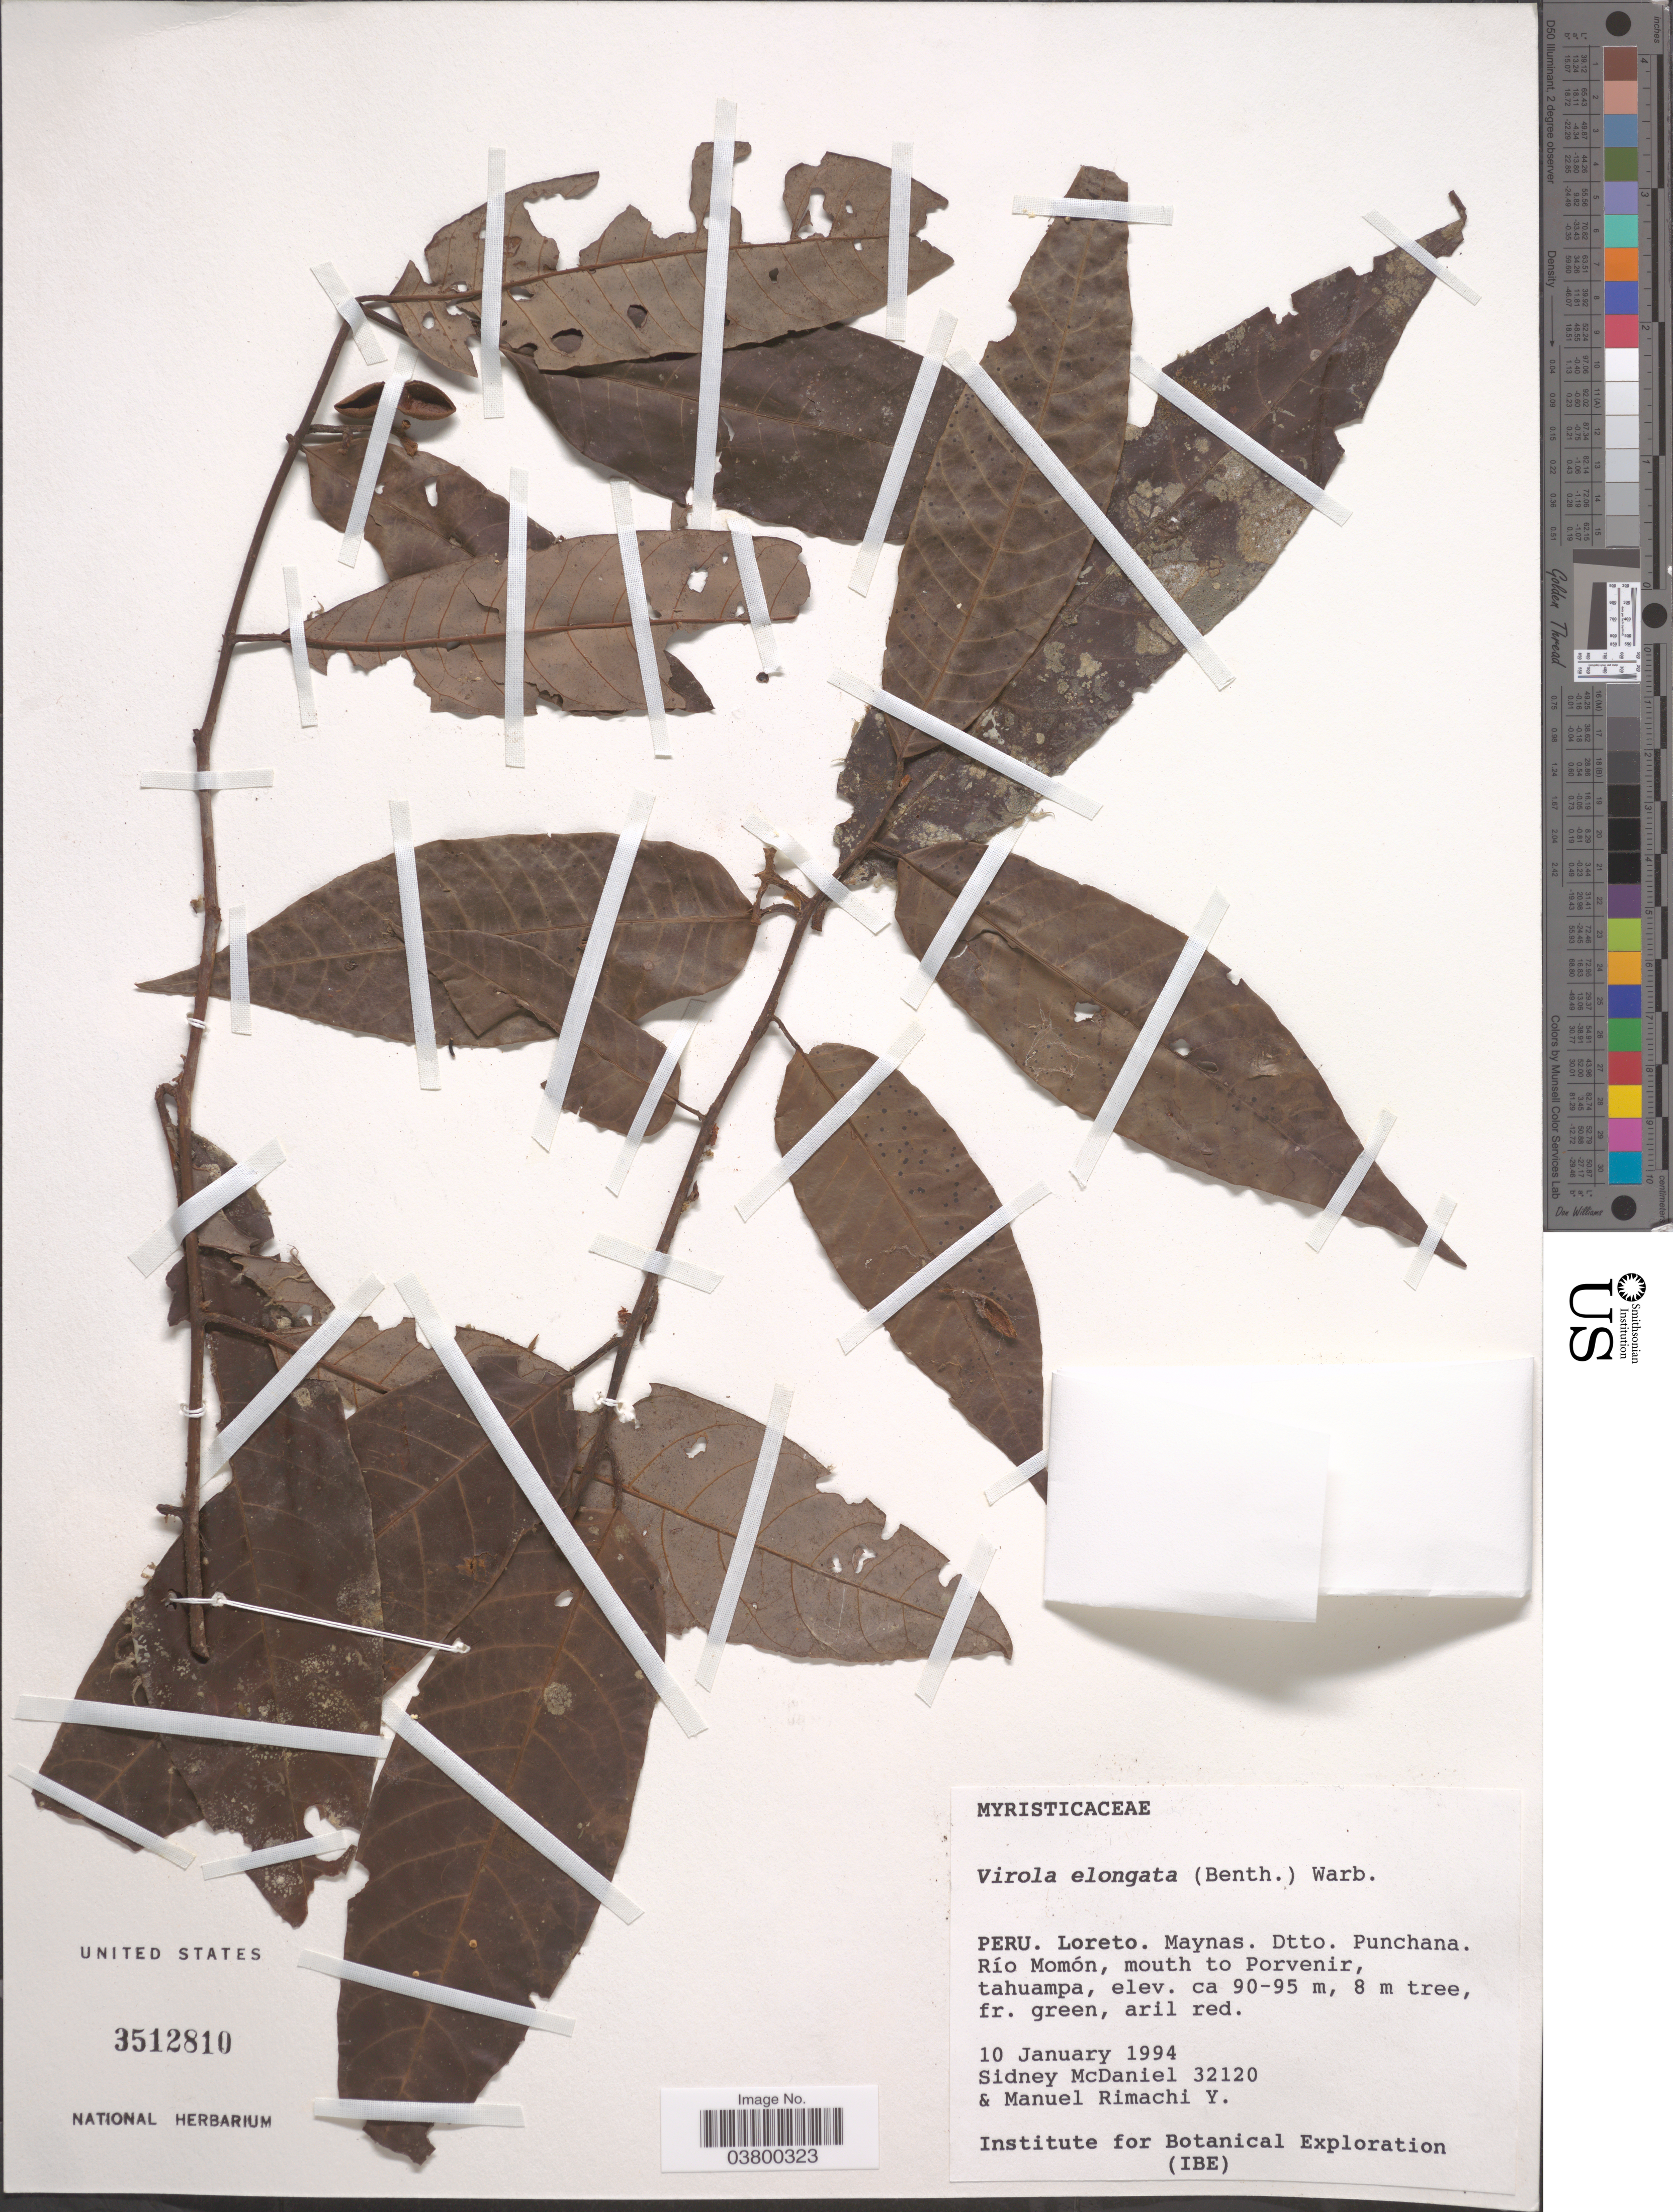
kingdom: Plantae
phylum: Tracheophyta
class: Magnoliopsida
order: Magnoliales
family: Myristicaceae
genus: Virola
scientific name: Virola elongata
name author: (Benth.) Warb.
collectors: S. McDaniel & M. Rimachi Y.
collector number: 32120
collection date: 1994-01-10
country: Peru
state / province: Loreto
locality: Maynas. Dtto. Punchana. Río Momón, mouth to Porvenir, tahuampa.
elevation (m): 90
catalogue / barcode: US 3512810